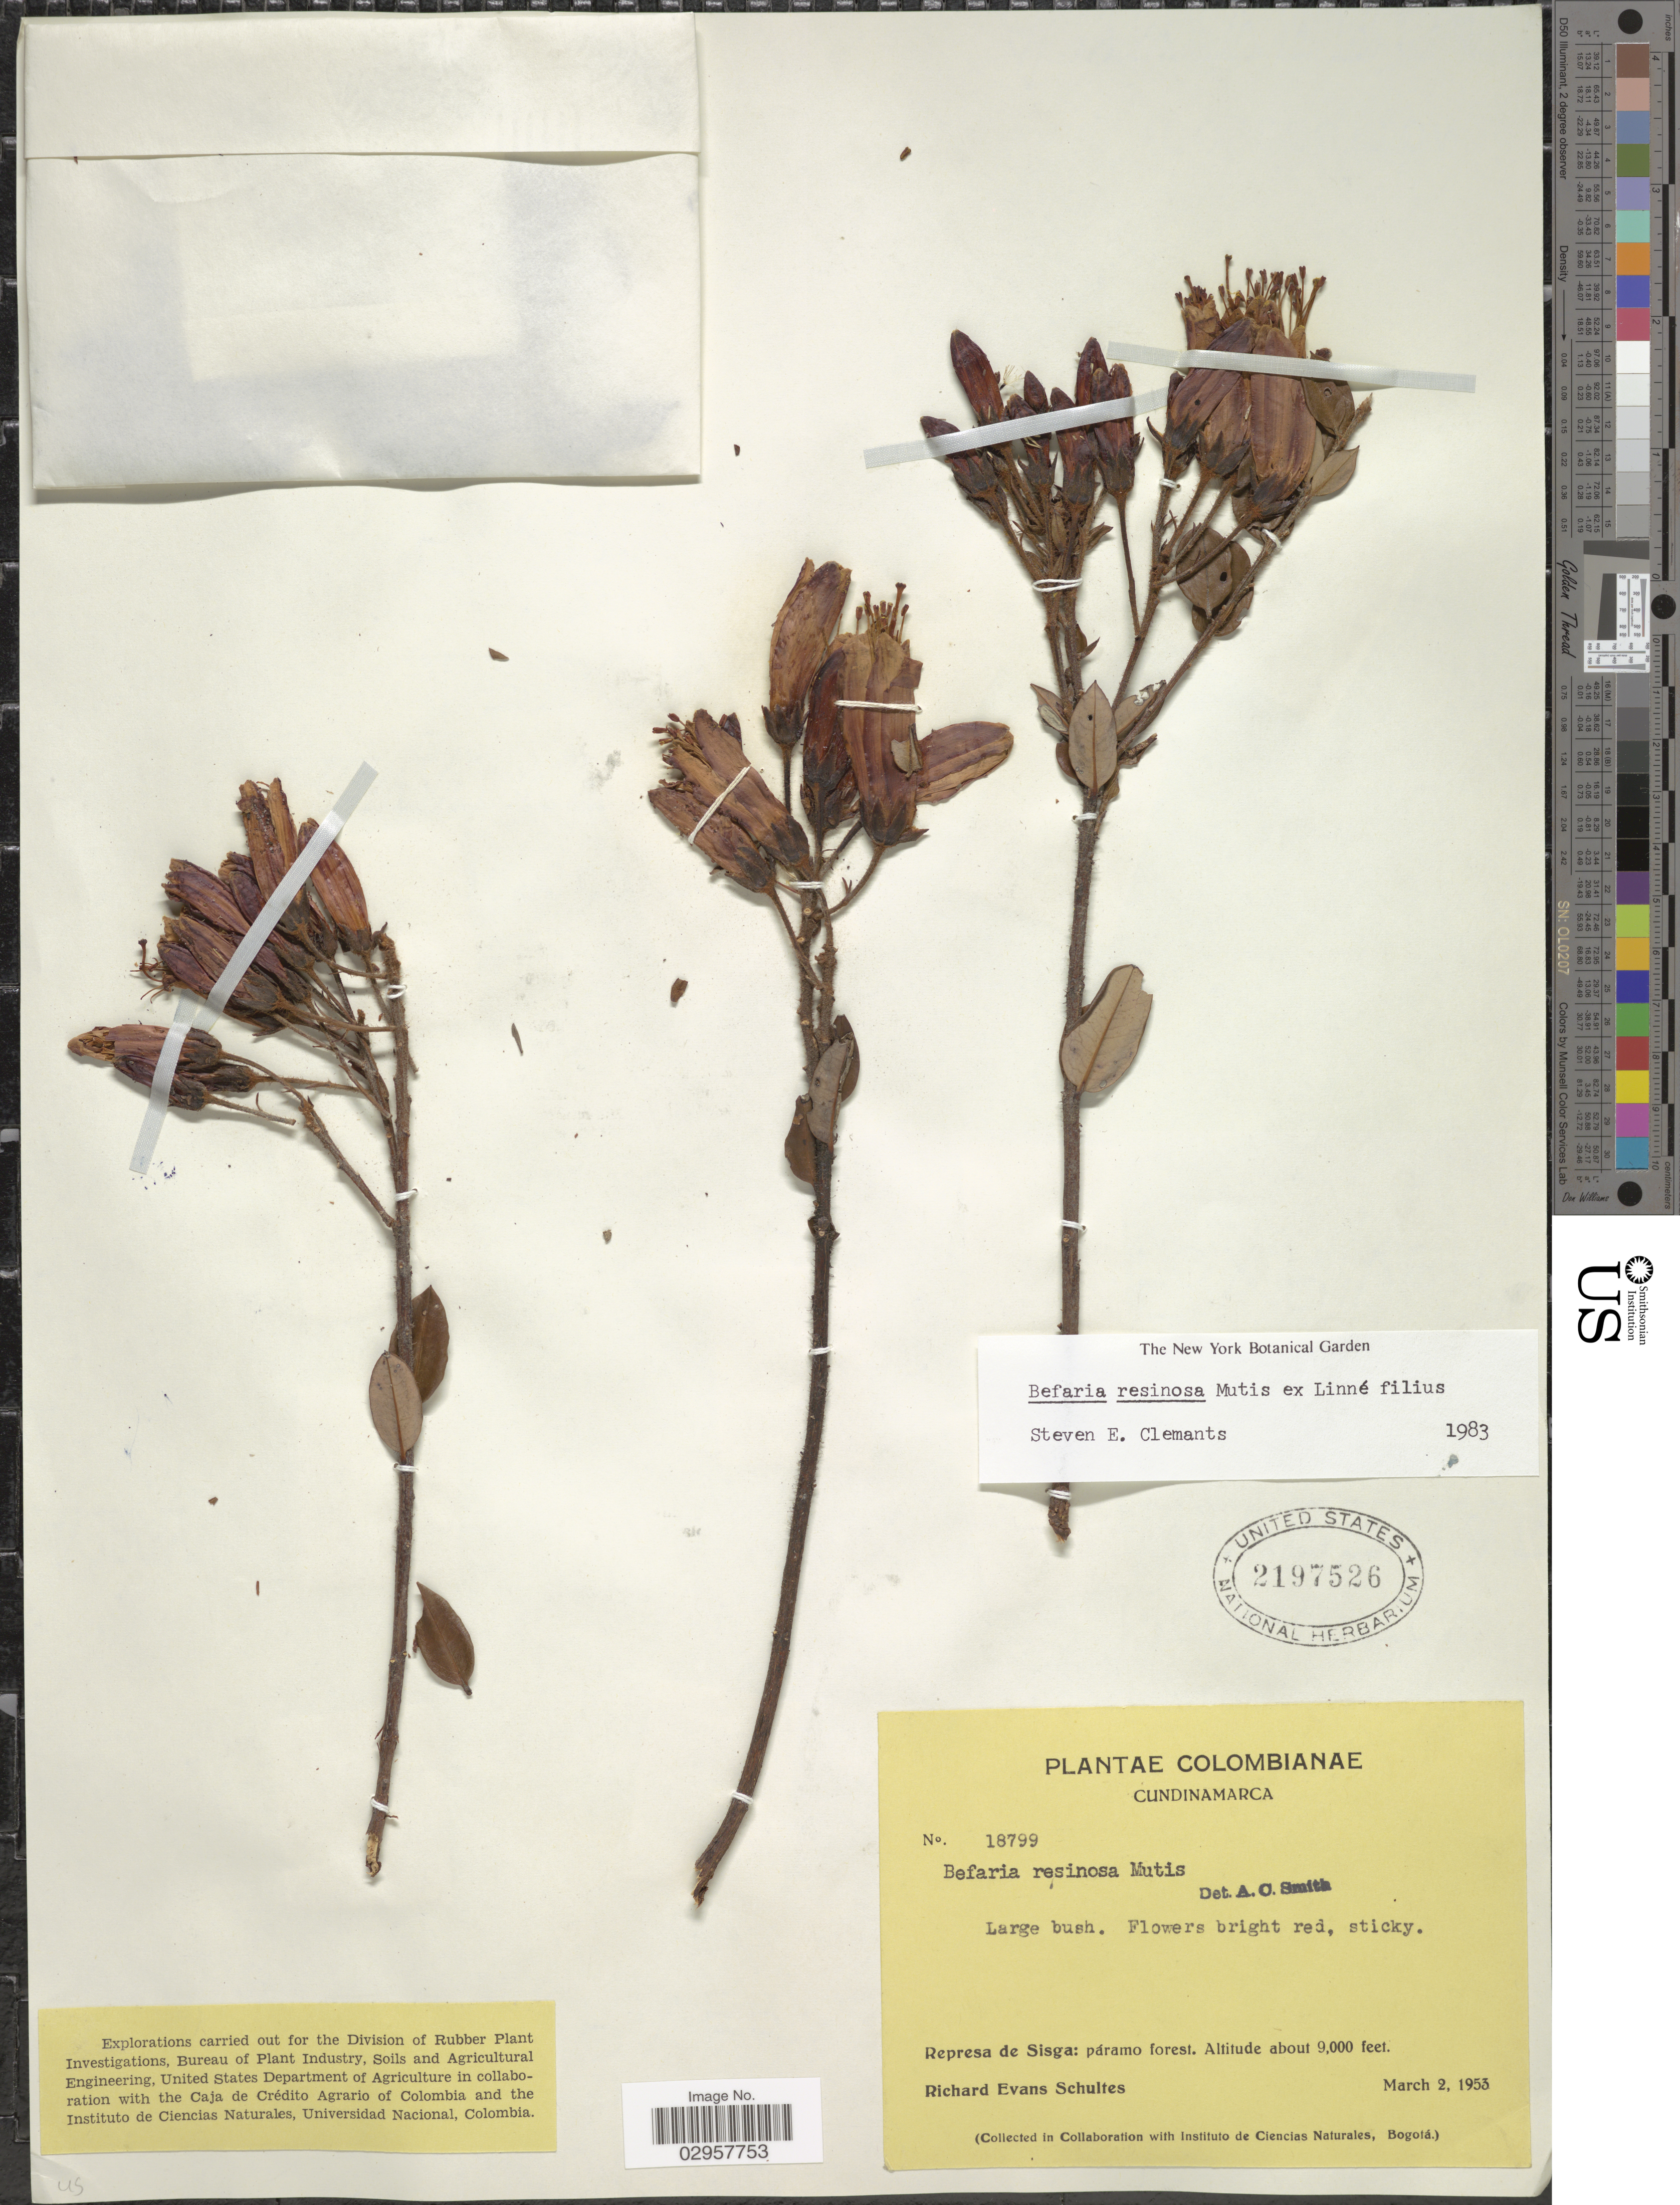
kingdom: Plantae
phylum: Tracheophyta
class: Magnoliopsida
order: Ericales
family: Ericaceae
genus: Befaria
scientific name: Befaria resinosa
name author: Mutis ex L. f.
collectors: R. E. Schultes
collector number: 18799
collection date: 1953-03-02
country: Colombia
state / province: Cundinamarca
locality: Represa de Sisga: páramo forest.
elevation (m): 2743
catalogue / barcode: US 2197526